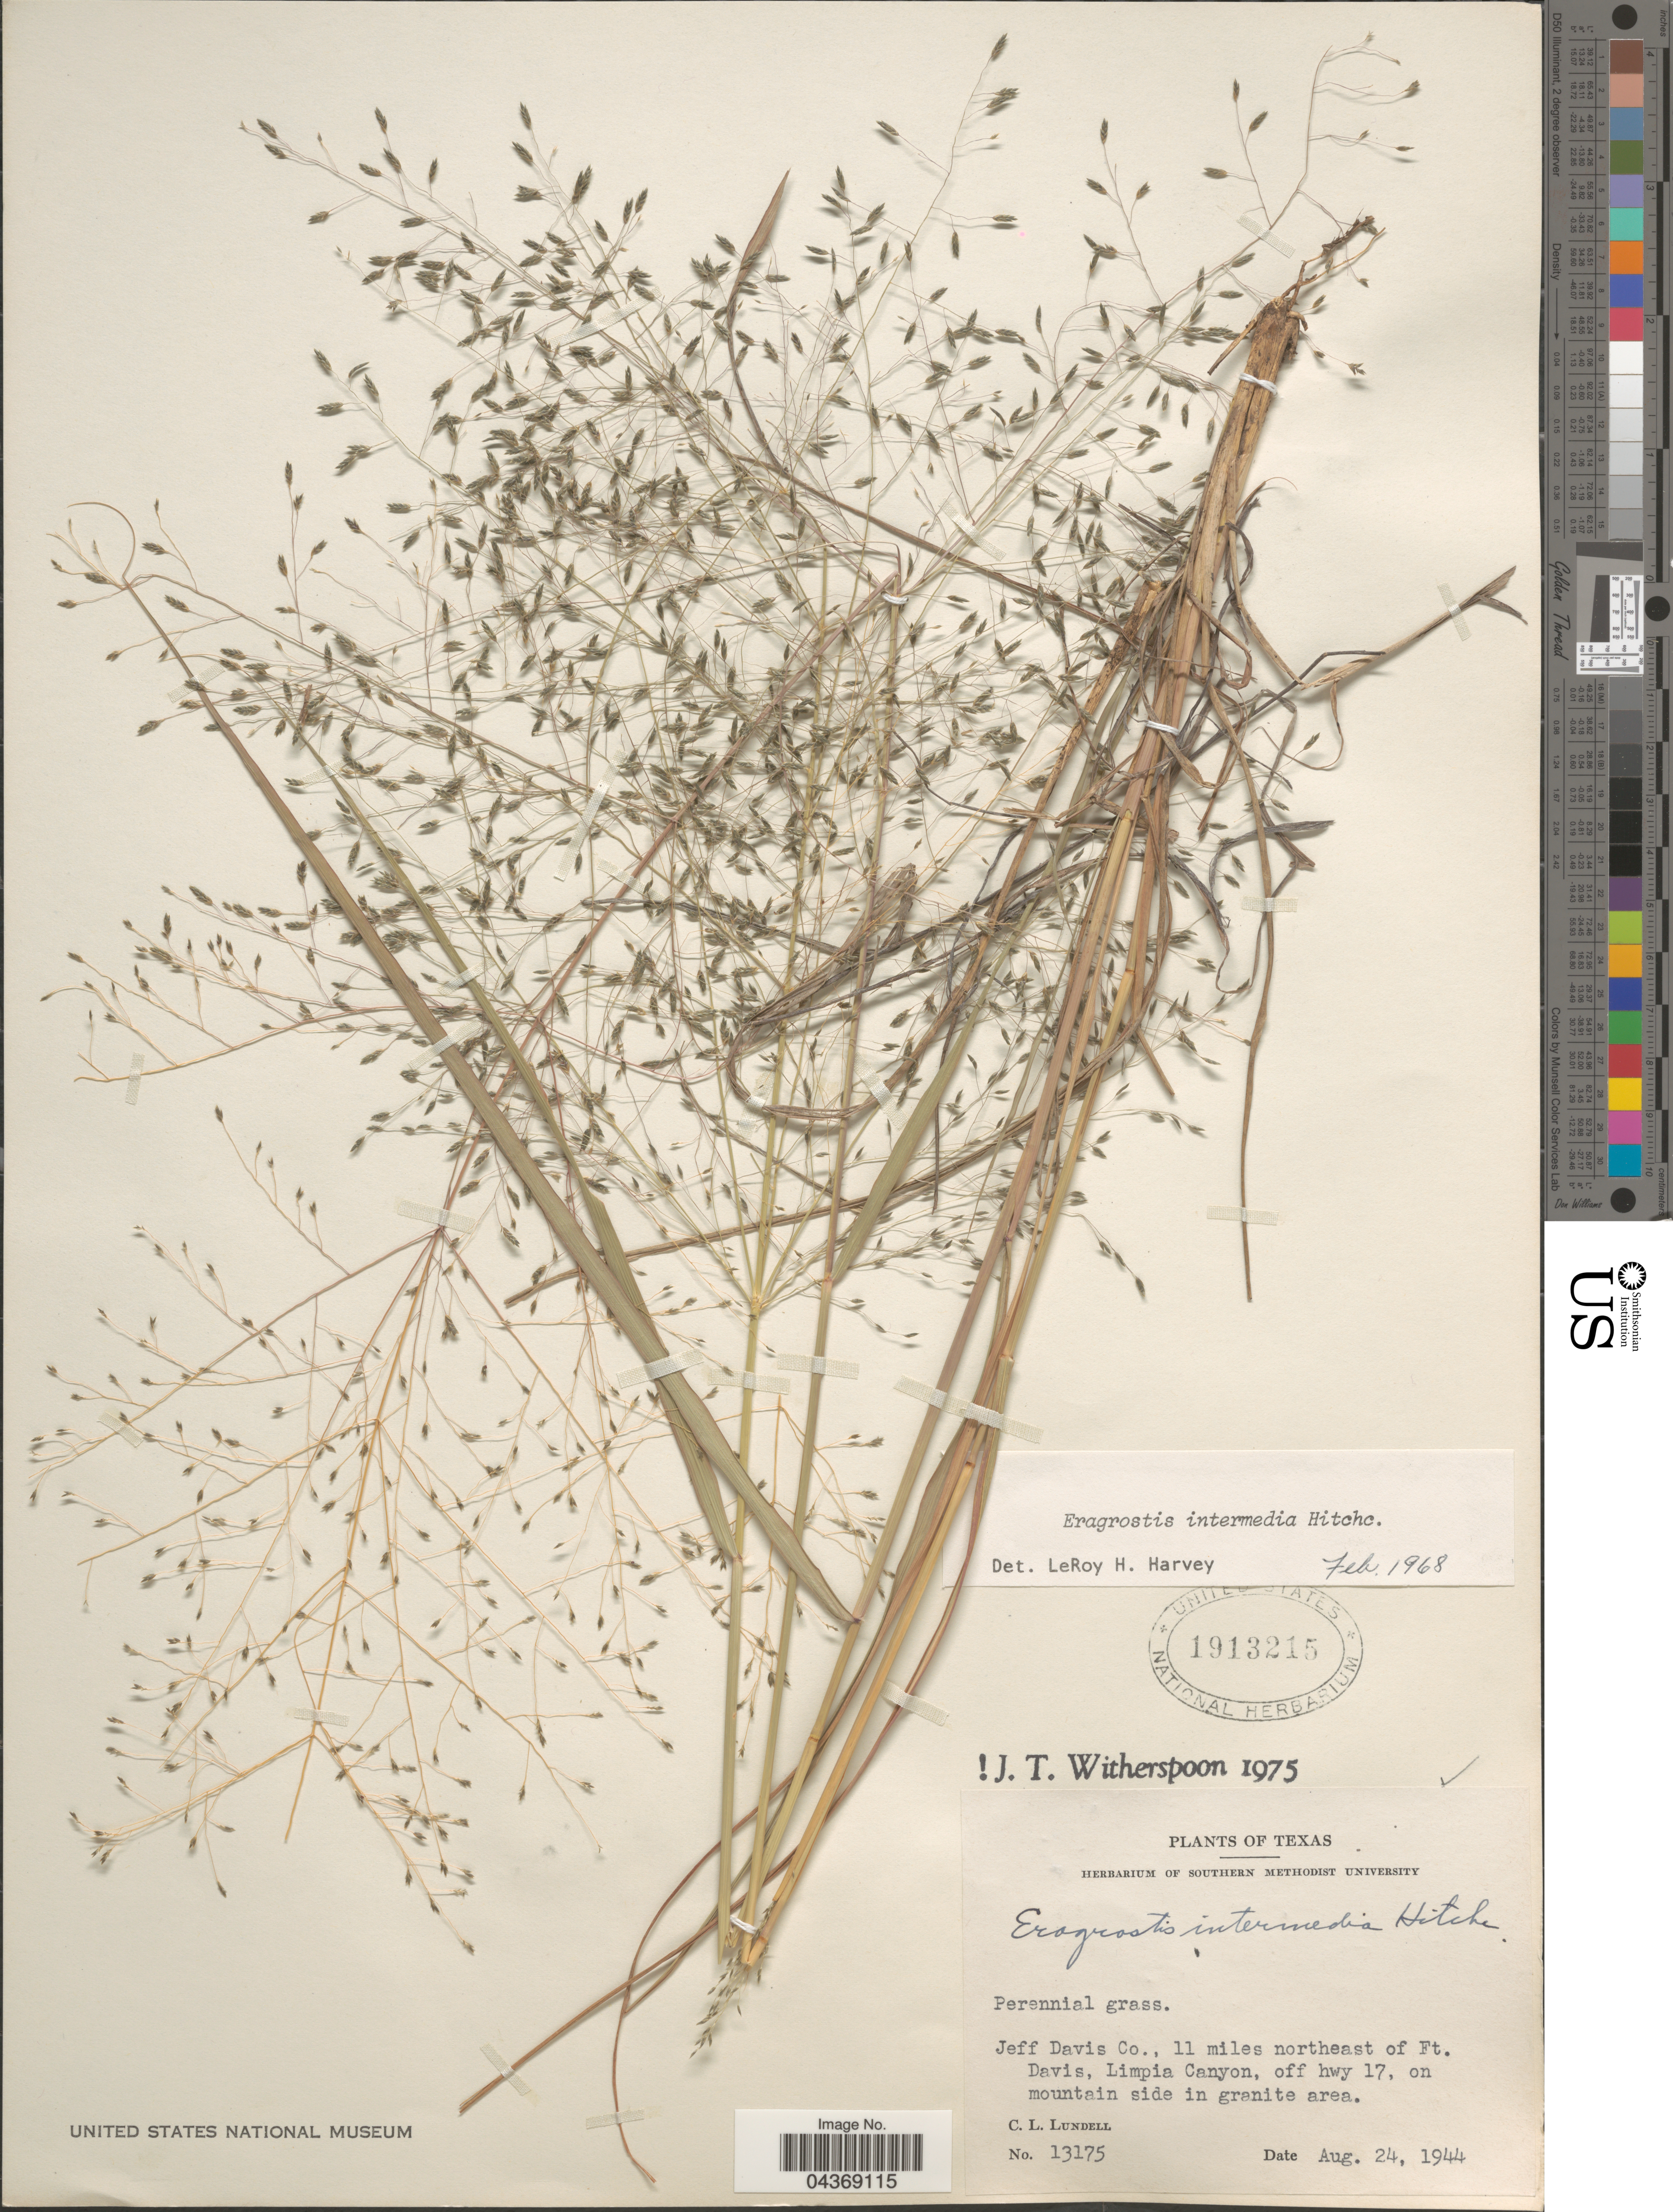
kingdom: Plantae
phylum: Tracheophyta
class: Liliopsida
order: Poales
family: Poaceae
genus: Eragrostis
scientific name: Eragrostis intermedia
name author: Hitchc.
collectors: C. L. Lundell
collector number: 13175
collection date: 1944-08-24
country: United States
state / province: Texas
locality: Jeff Davis Co., 11 miles northeast of Ft. Davis, Limpia Canyon, off hwy 17, on mountain side in granite area.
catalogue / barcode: US 1913215